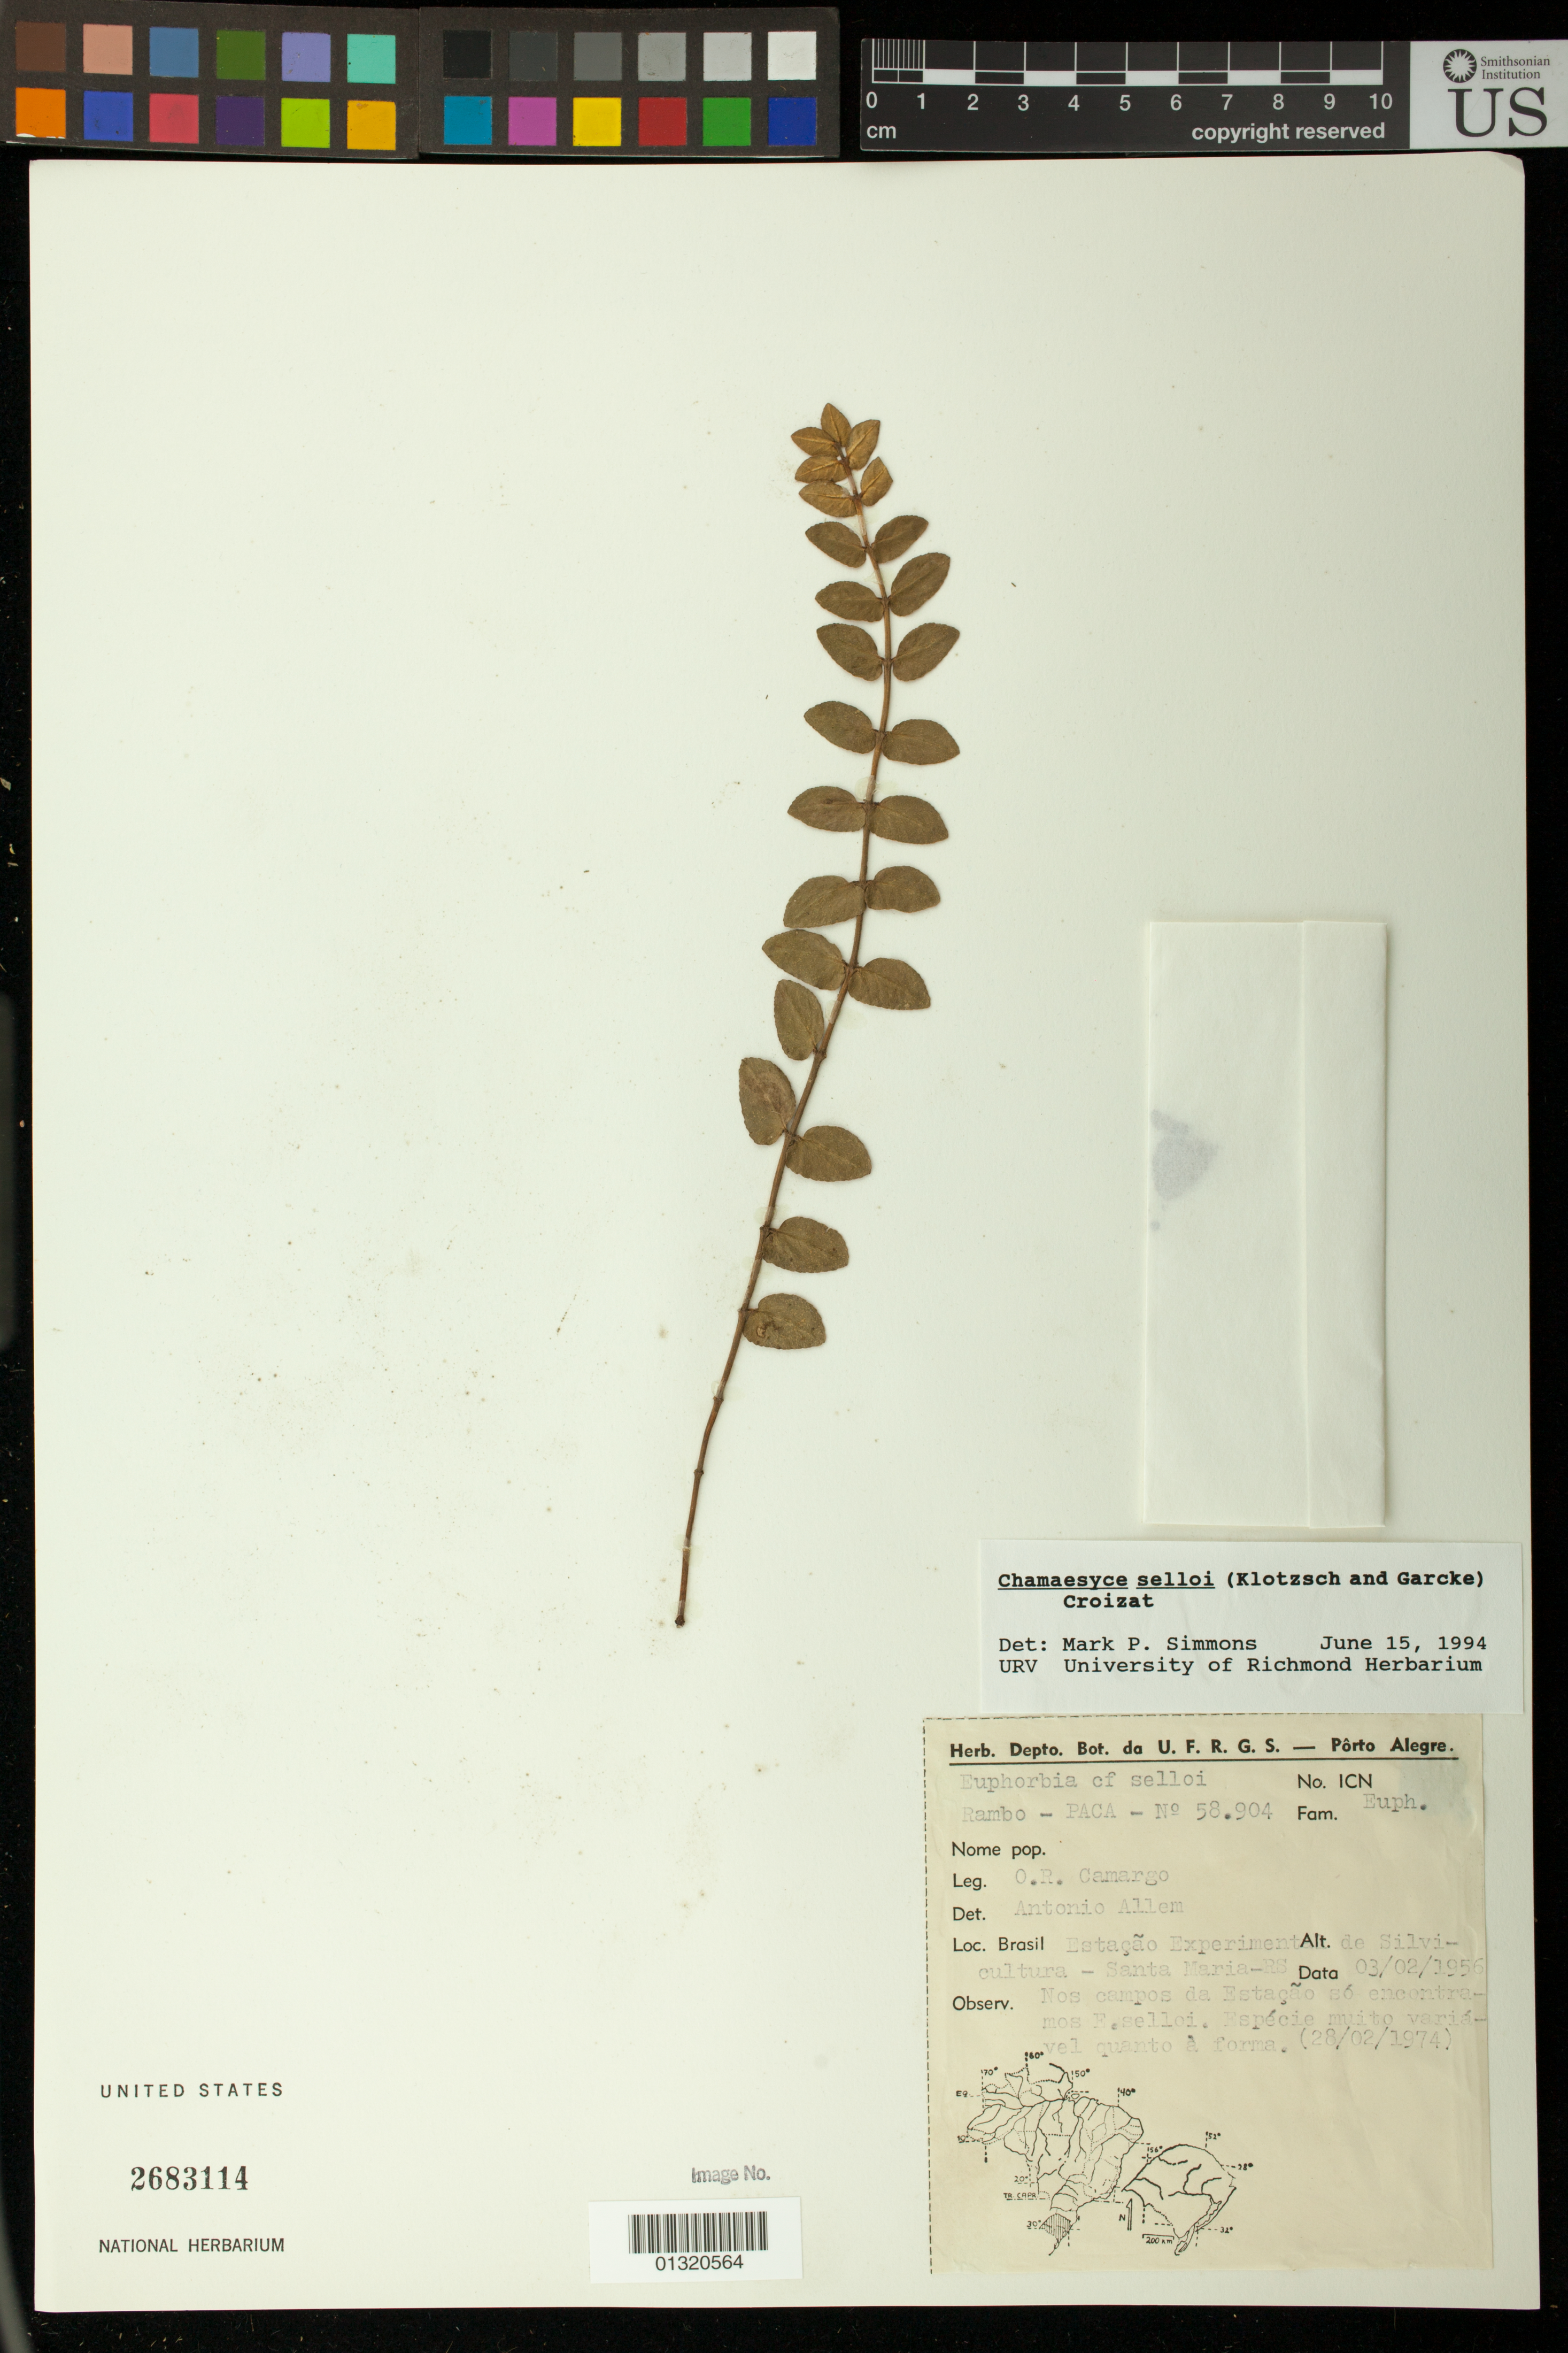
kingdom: Plantae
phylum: Tracheophyta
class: Magnoliopsida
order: Malpighiales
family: Euphorbiaceae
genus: Euphorbia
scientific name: Euphorbia selloi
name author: (Klotzsch & Garcke) Boiss.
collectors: O. Camargo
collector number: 58904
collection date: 1956-02-03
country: Brazil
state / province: Rio Grande do Sul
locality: Estacao Experiment de Silvicultura - Santa Maria - RS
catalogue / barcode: US 2683114